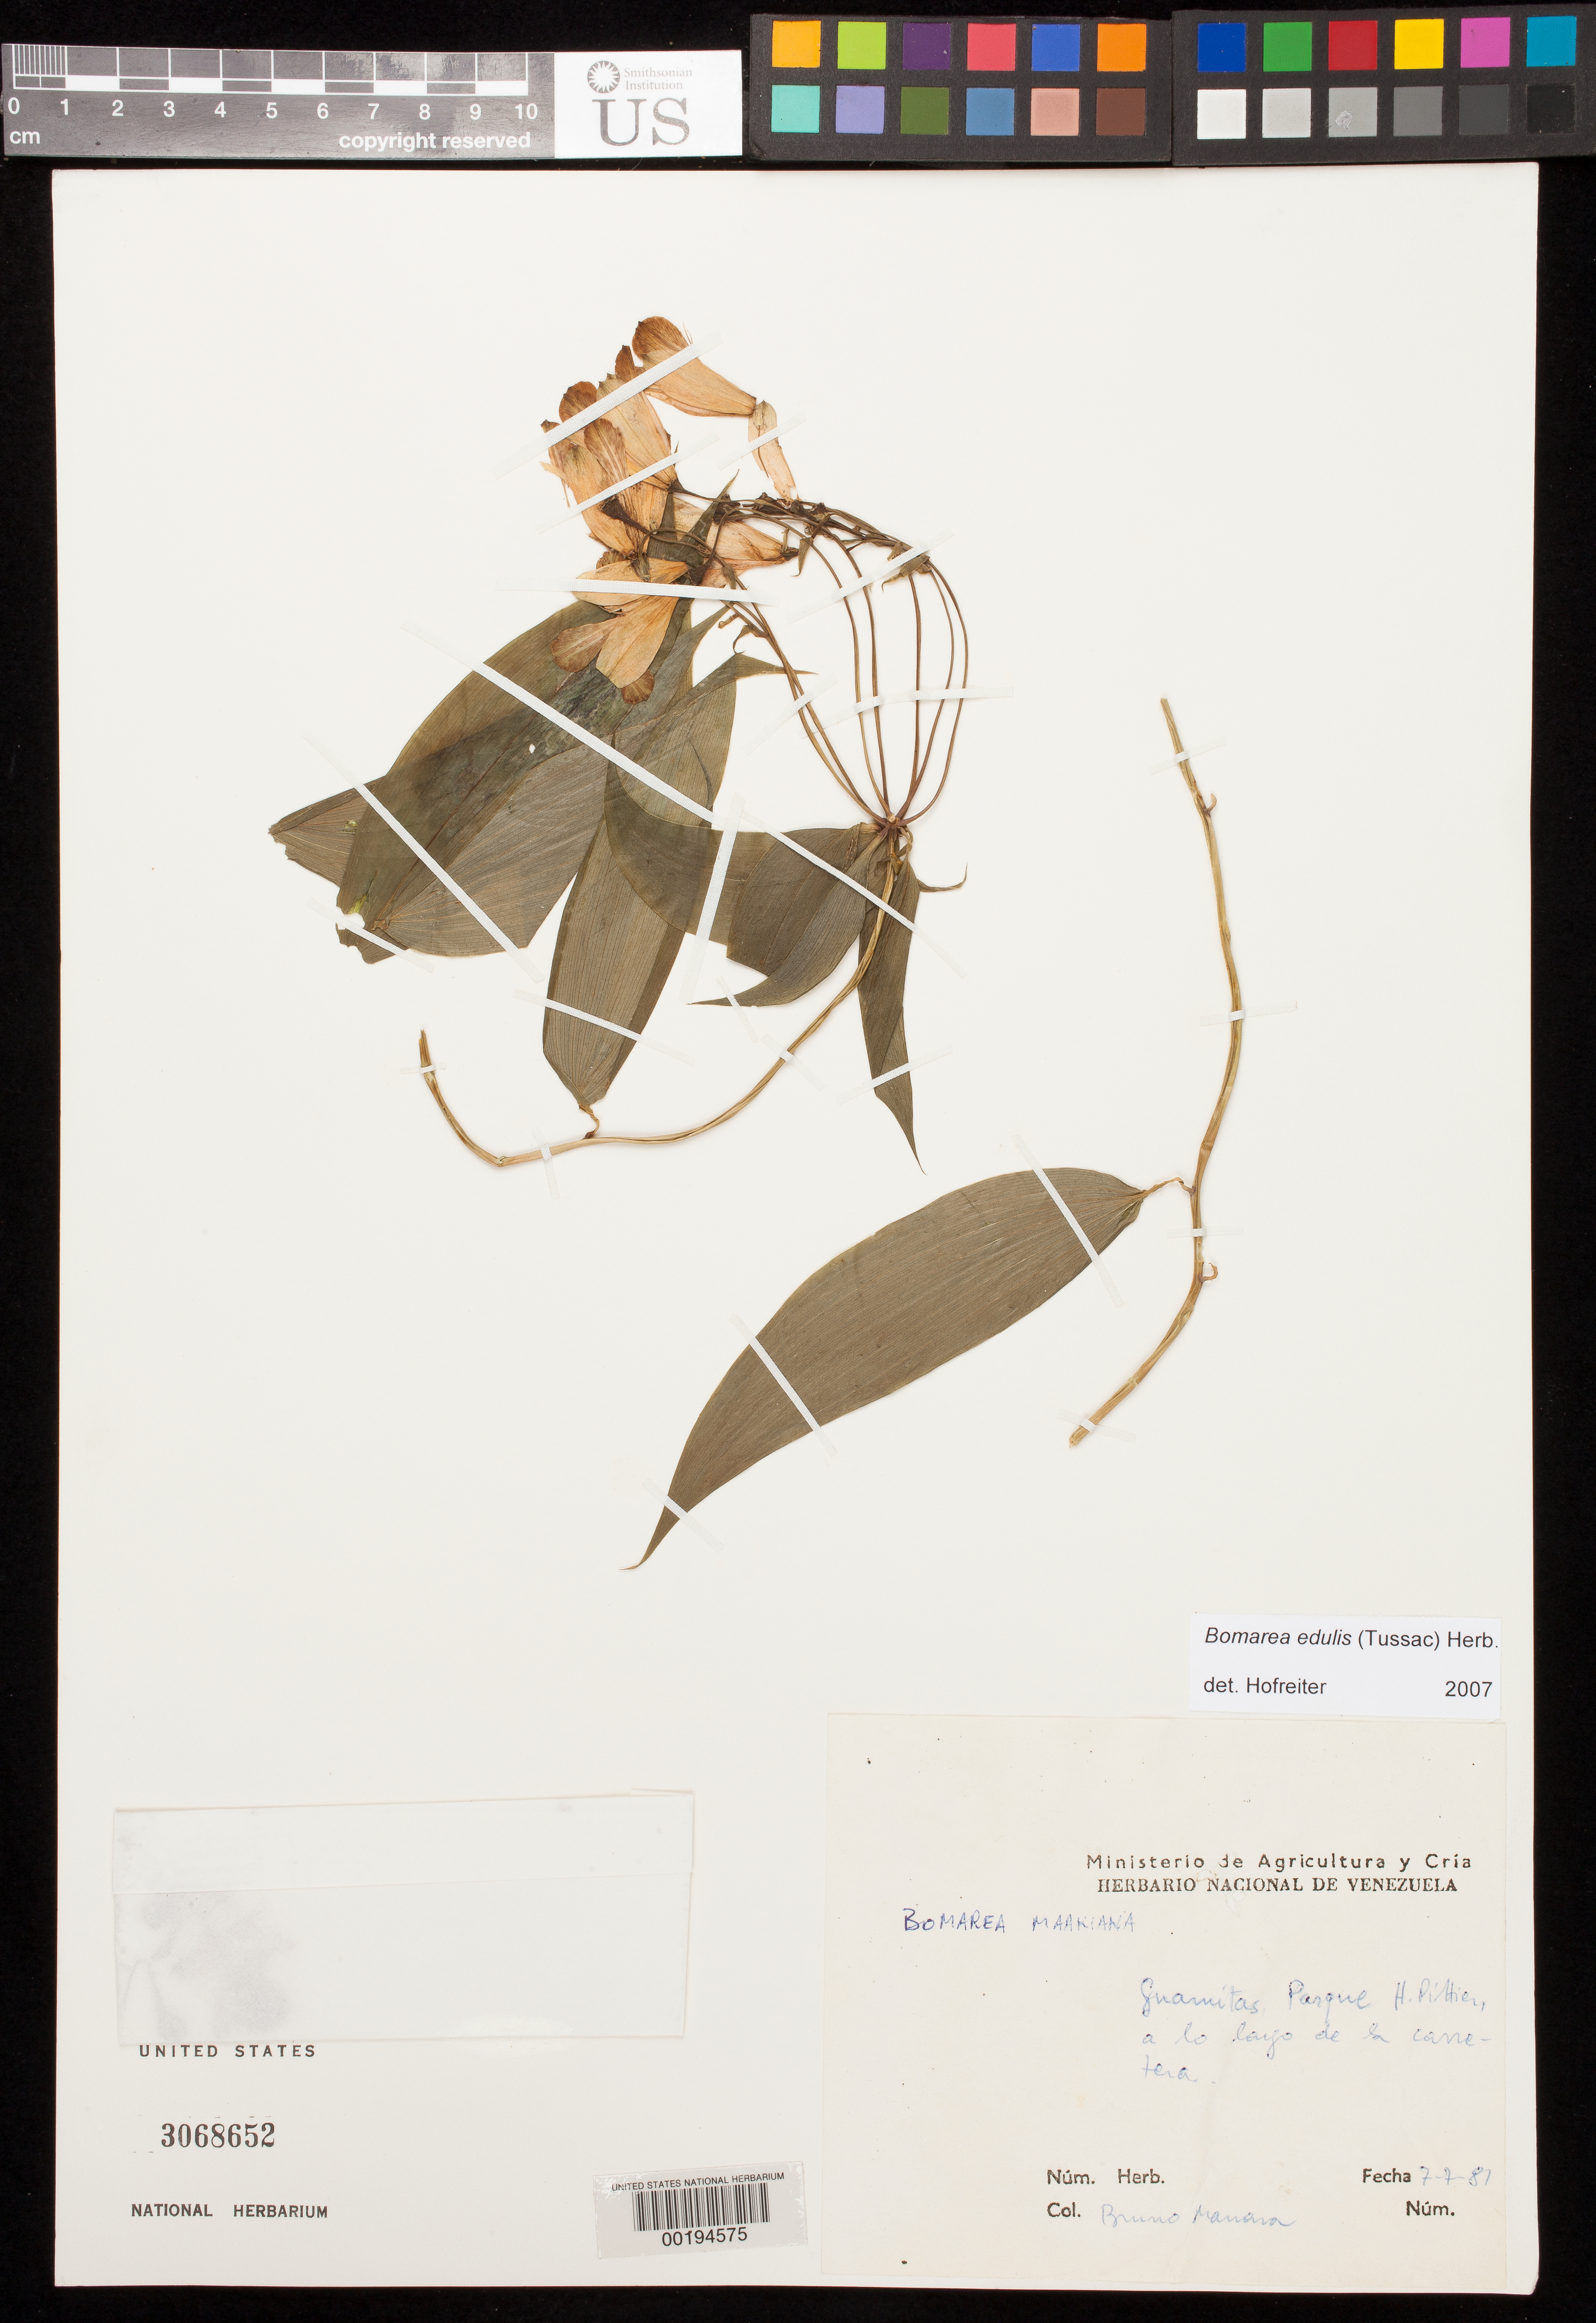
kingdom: Plantae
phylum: Tracheophyta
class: Liliopsida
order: Liliales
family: Alstroemeriaceae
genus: Bomarea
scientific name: Bomarea maakiana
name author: Klotzsch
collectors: B. Manana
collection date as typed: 07 Jul 1981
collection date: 1981-07-07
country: Venezuela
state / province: Mérida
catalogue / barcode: US 3068652